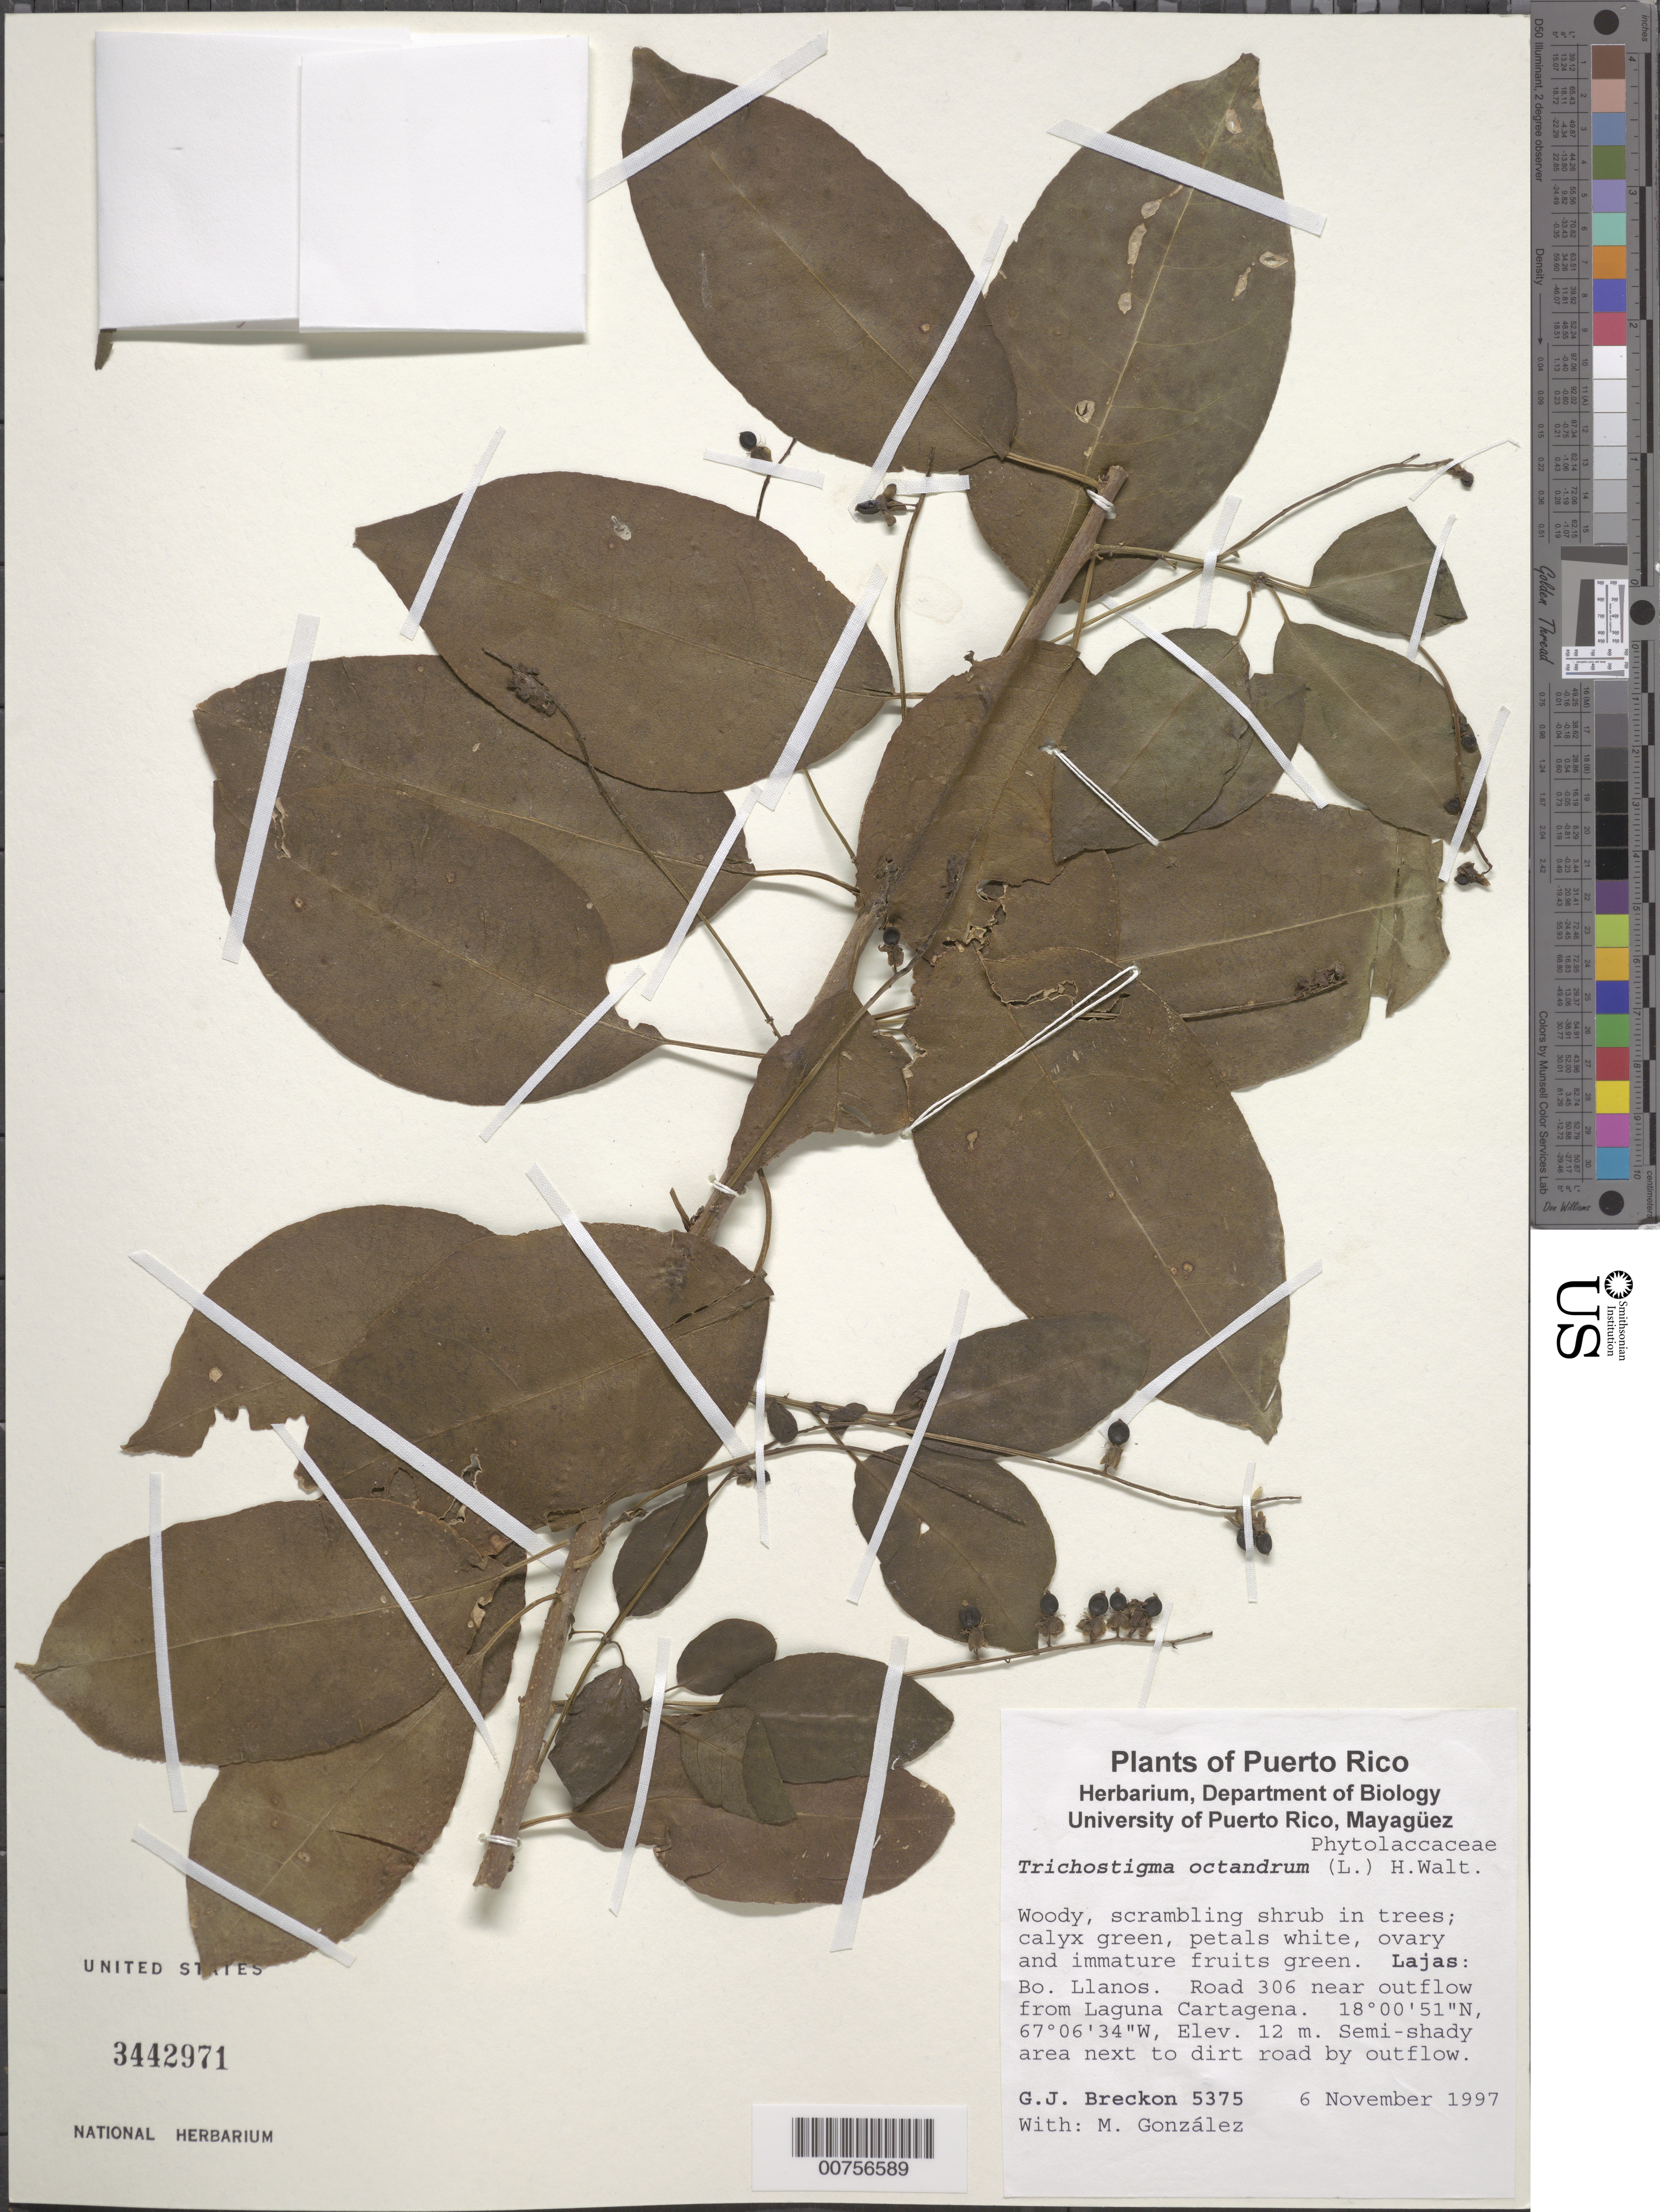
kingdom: Plantae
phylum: Tracheophyta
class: Magnoliopsida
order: Caryophyllales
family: Phytolaccaceae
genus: Trichostigma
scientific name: Trichostigma octandrum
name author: (L.) H. Walter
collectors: G. J. Breckon & M. González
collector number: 5375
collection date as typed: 06 Nov 1997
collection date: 1997-11-06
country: Puerto Rico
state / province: Lajas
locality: Lajas: Bo. Llanos. Road 306 near outflow from Laguna Cartagena.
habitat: Semi-shady area next to dirt road by outflow.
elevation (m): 12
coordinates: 18.01416667, -67.10944444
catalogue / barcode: US 3442971